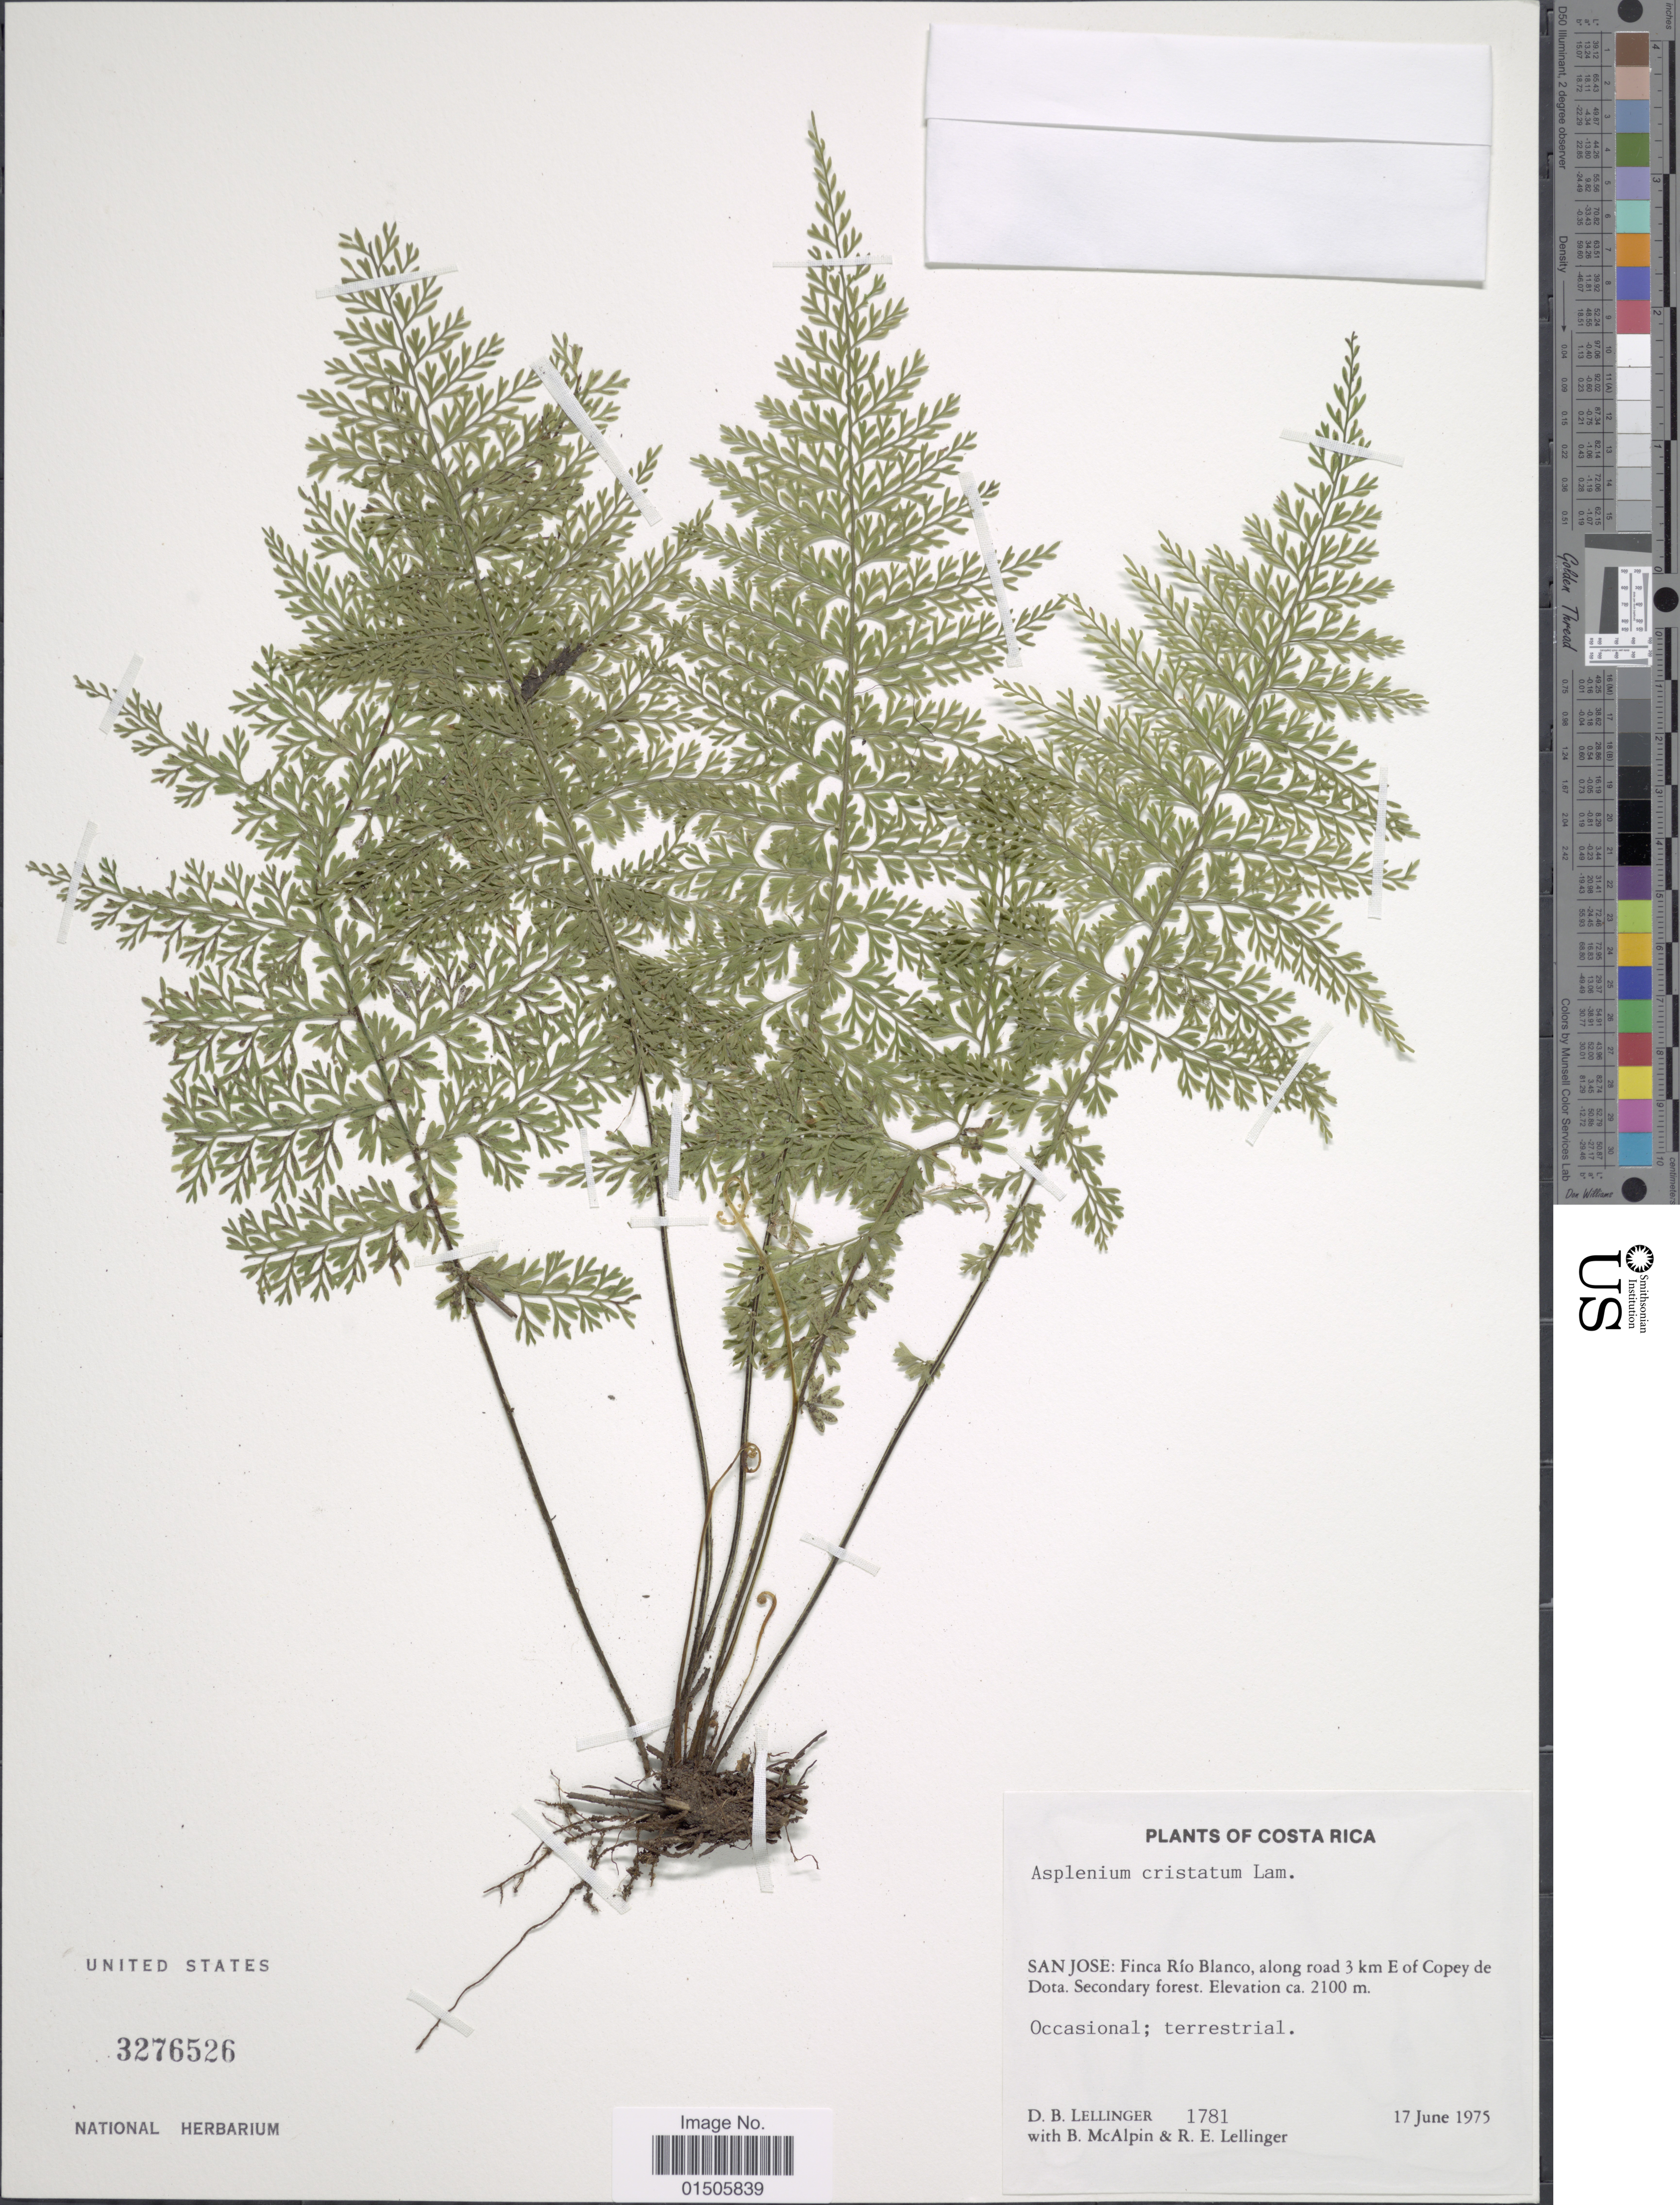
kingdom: Plantae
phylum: Tracheophyta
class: Polypodiopsida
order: Polypodiales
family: Aspleniaceae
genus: Asplenium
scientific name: Asplenium cristatum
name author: Lam.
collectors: D. B. Lellinger, B. McAlpin & R. E. Lellinger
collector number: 1781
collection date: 1975-06-17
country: Costa Rica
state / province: San José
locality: Finca Rio Blanco, along road 3 km E of Copey de Dota. Secondary forest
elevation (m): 2100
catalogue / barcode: US 3276526